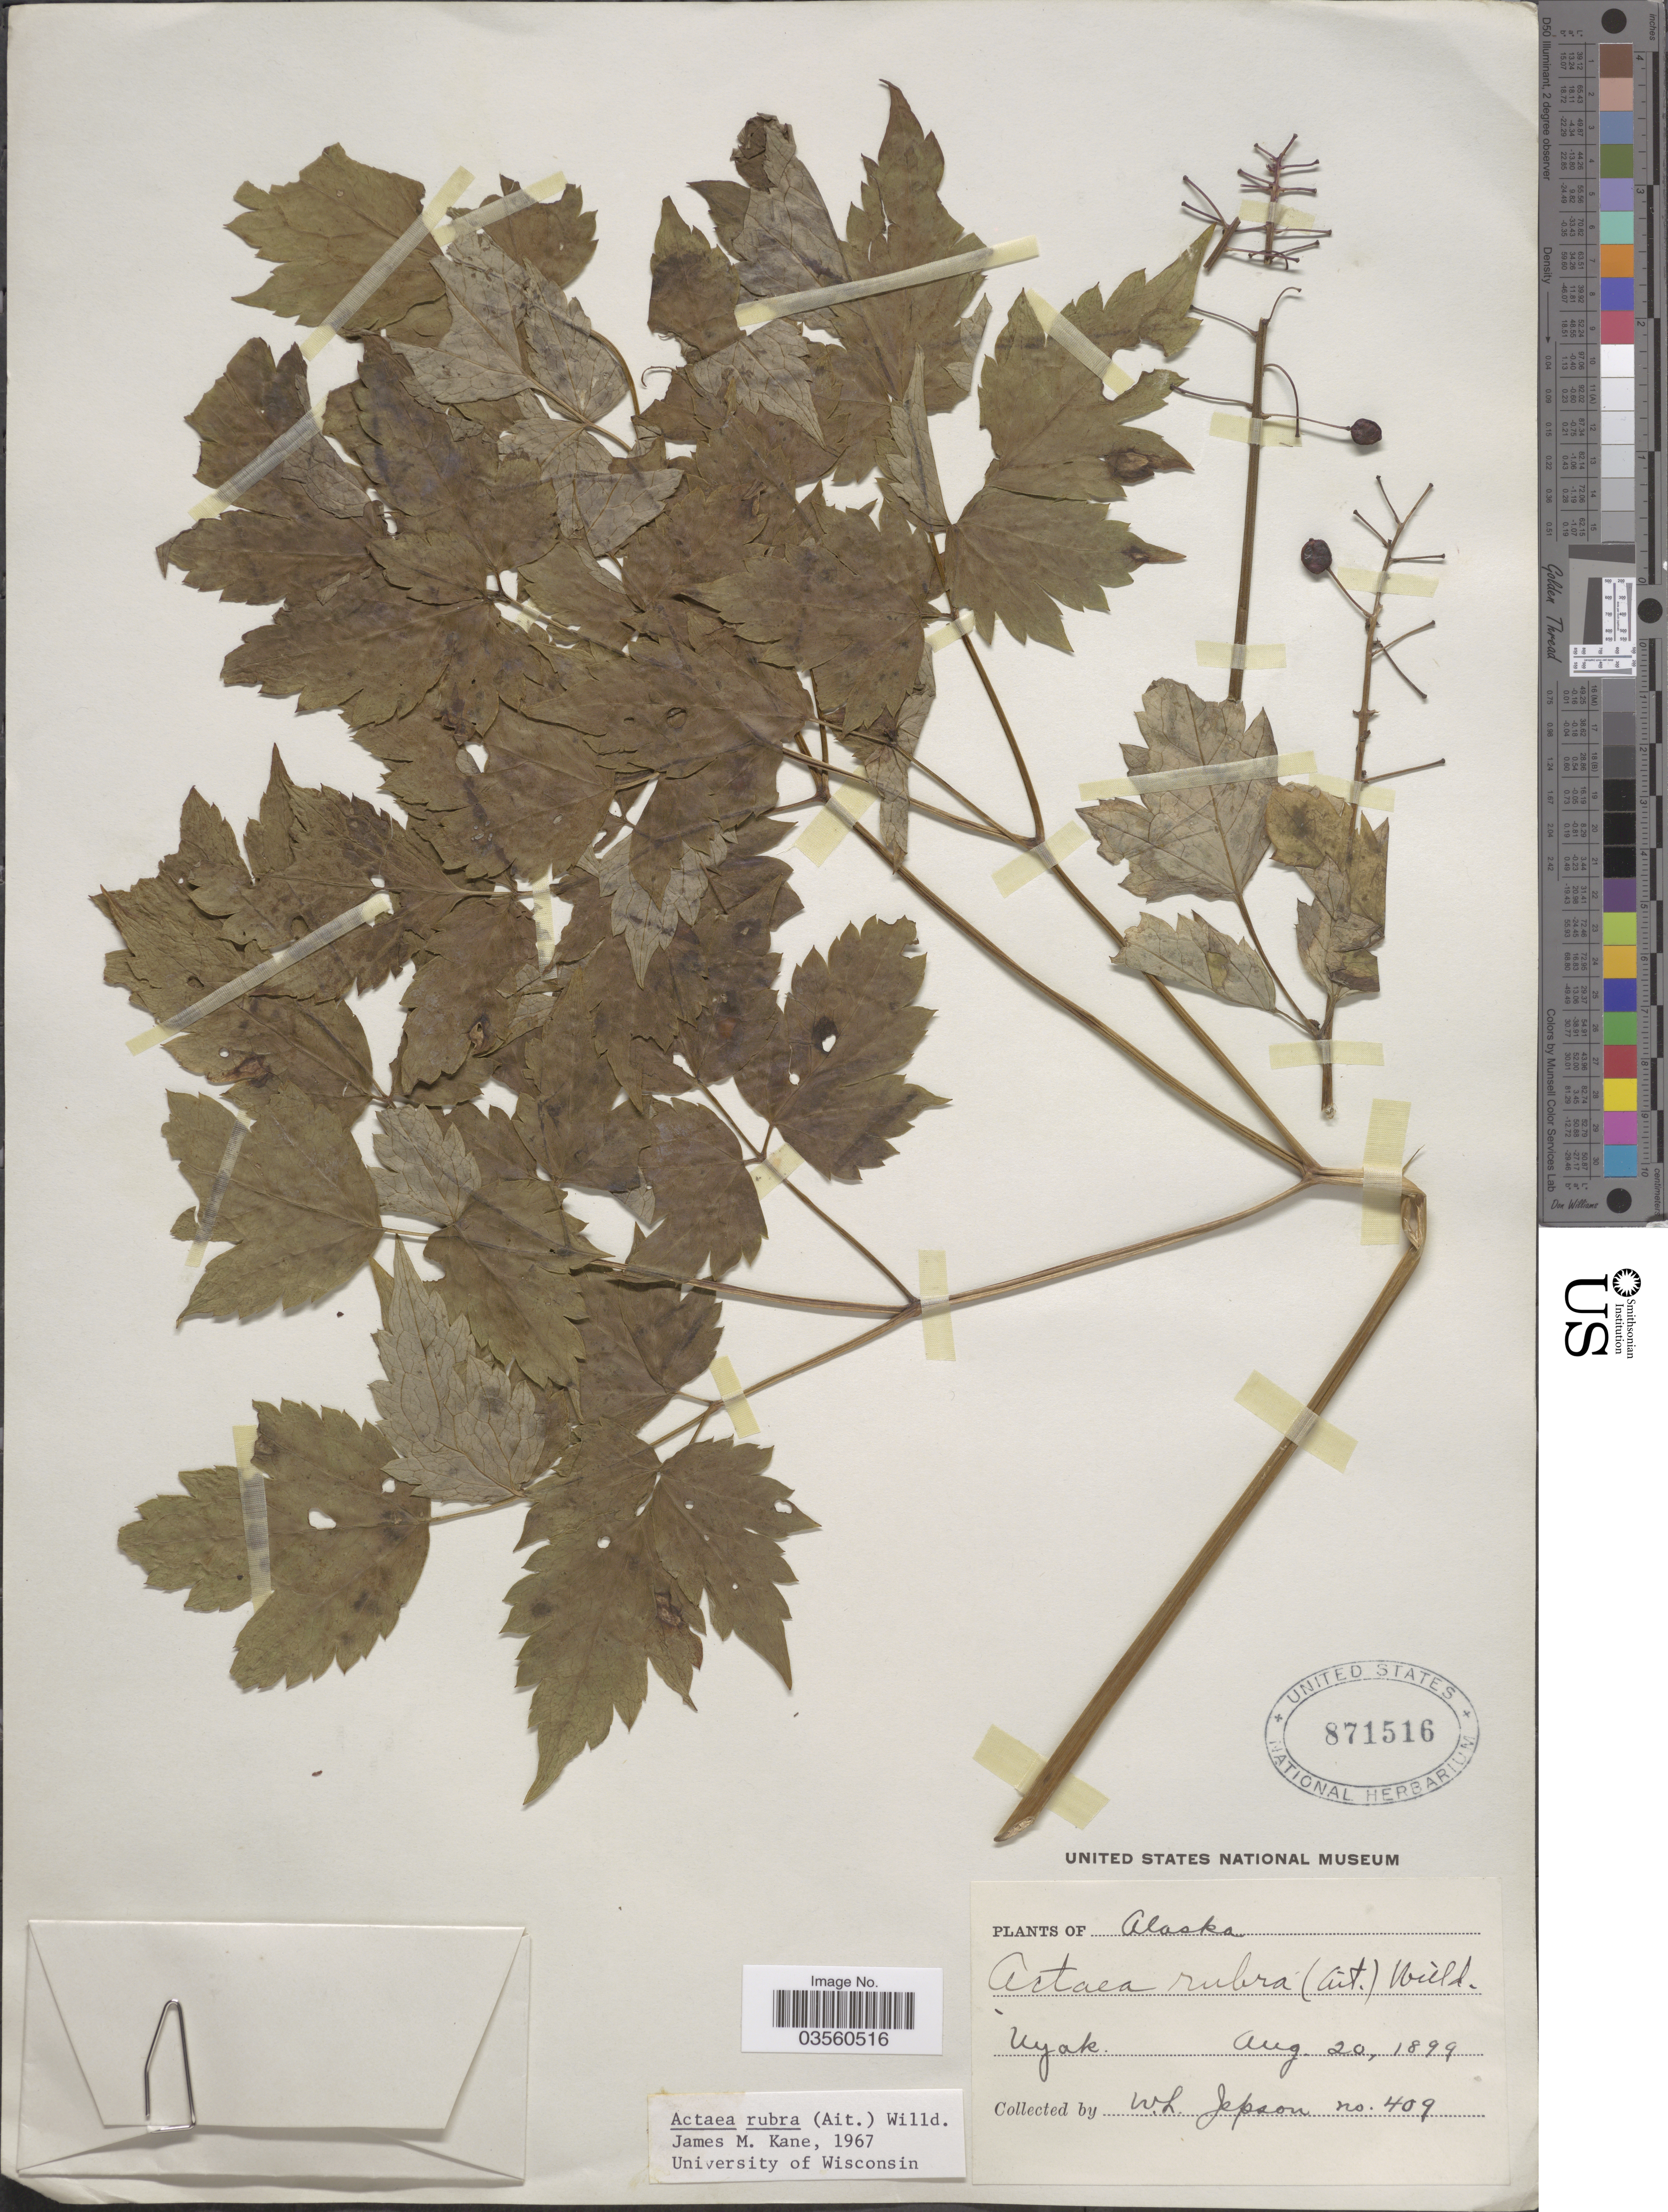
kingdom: Plantae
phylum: Tracheophyta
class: Magnoliopsida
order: Ranunculales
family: Ranunculaceae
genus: Actaea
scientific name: Actaea rubra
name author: (Aiton) Willd.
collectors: W. L. Jepson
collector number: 409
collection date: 1899-08-20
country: United States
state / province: Alaska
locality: Uyak.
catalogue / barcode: US 871516